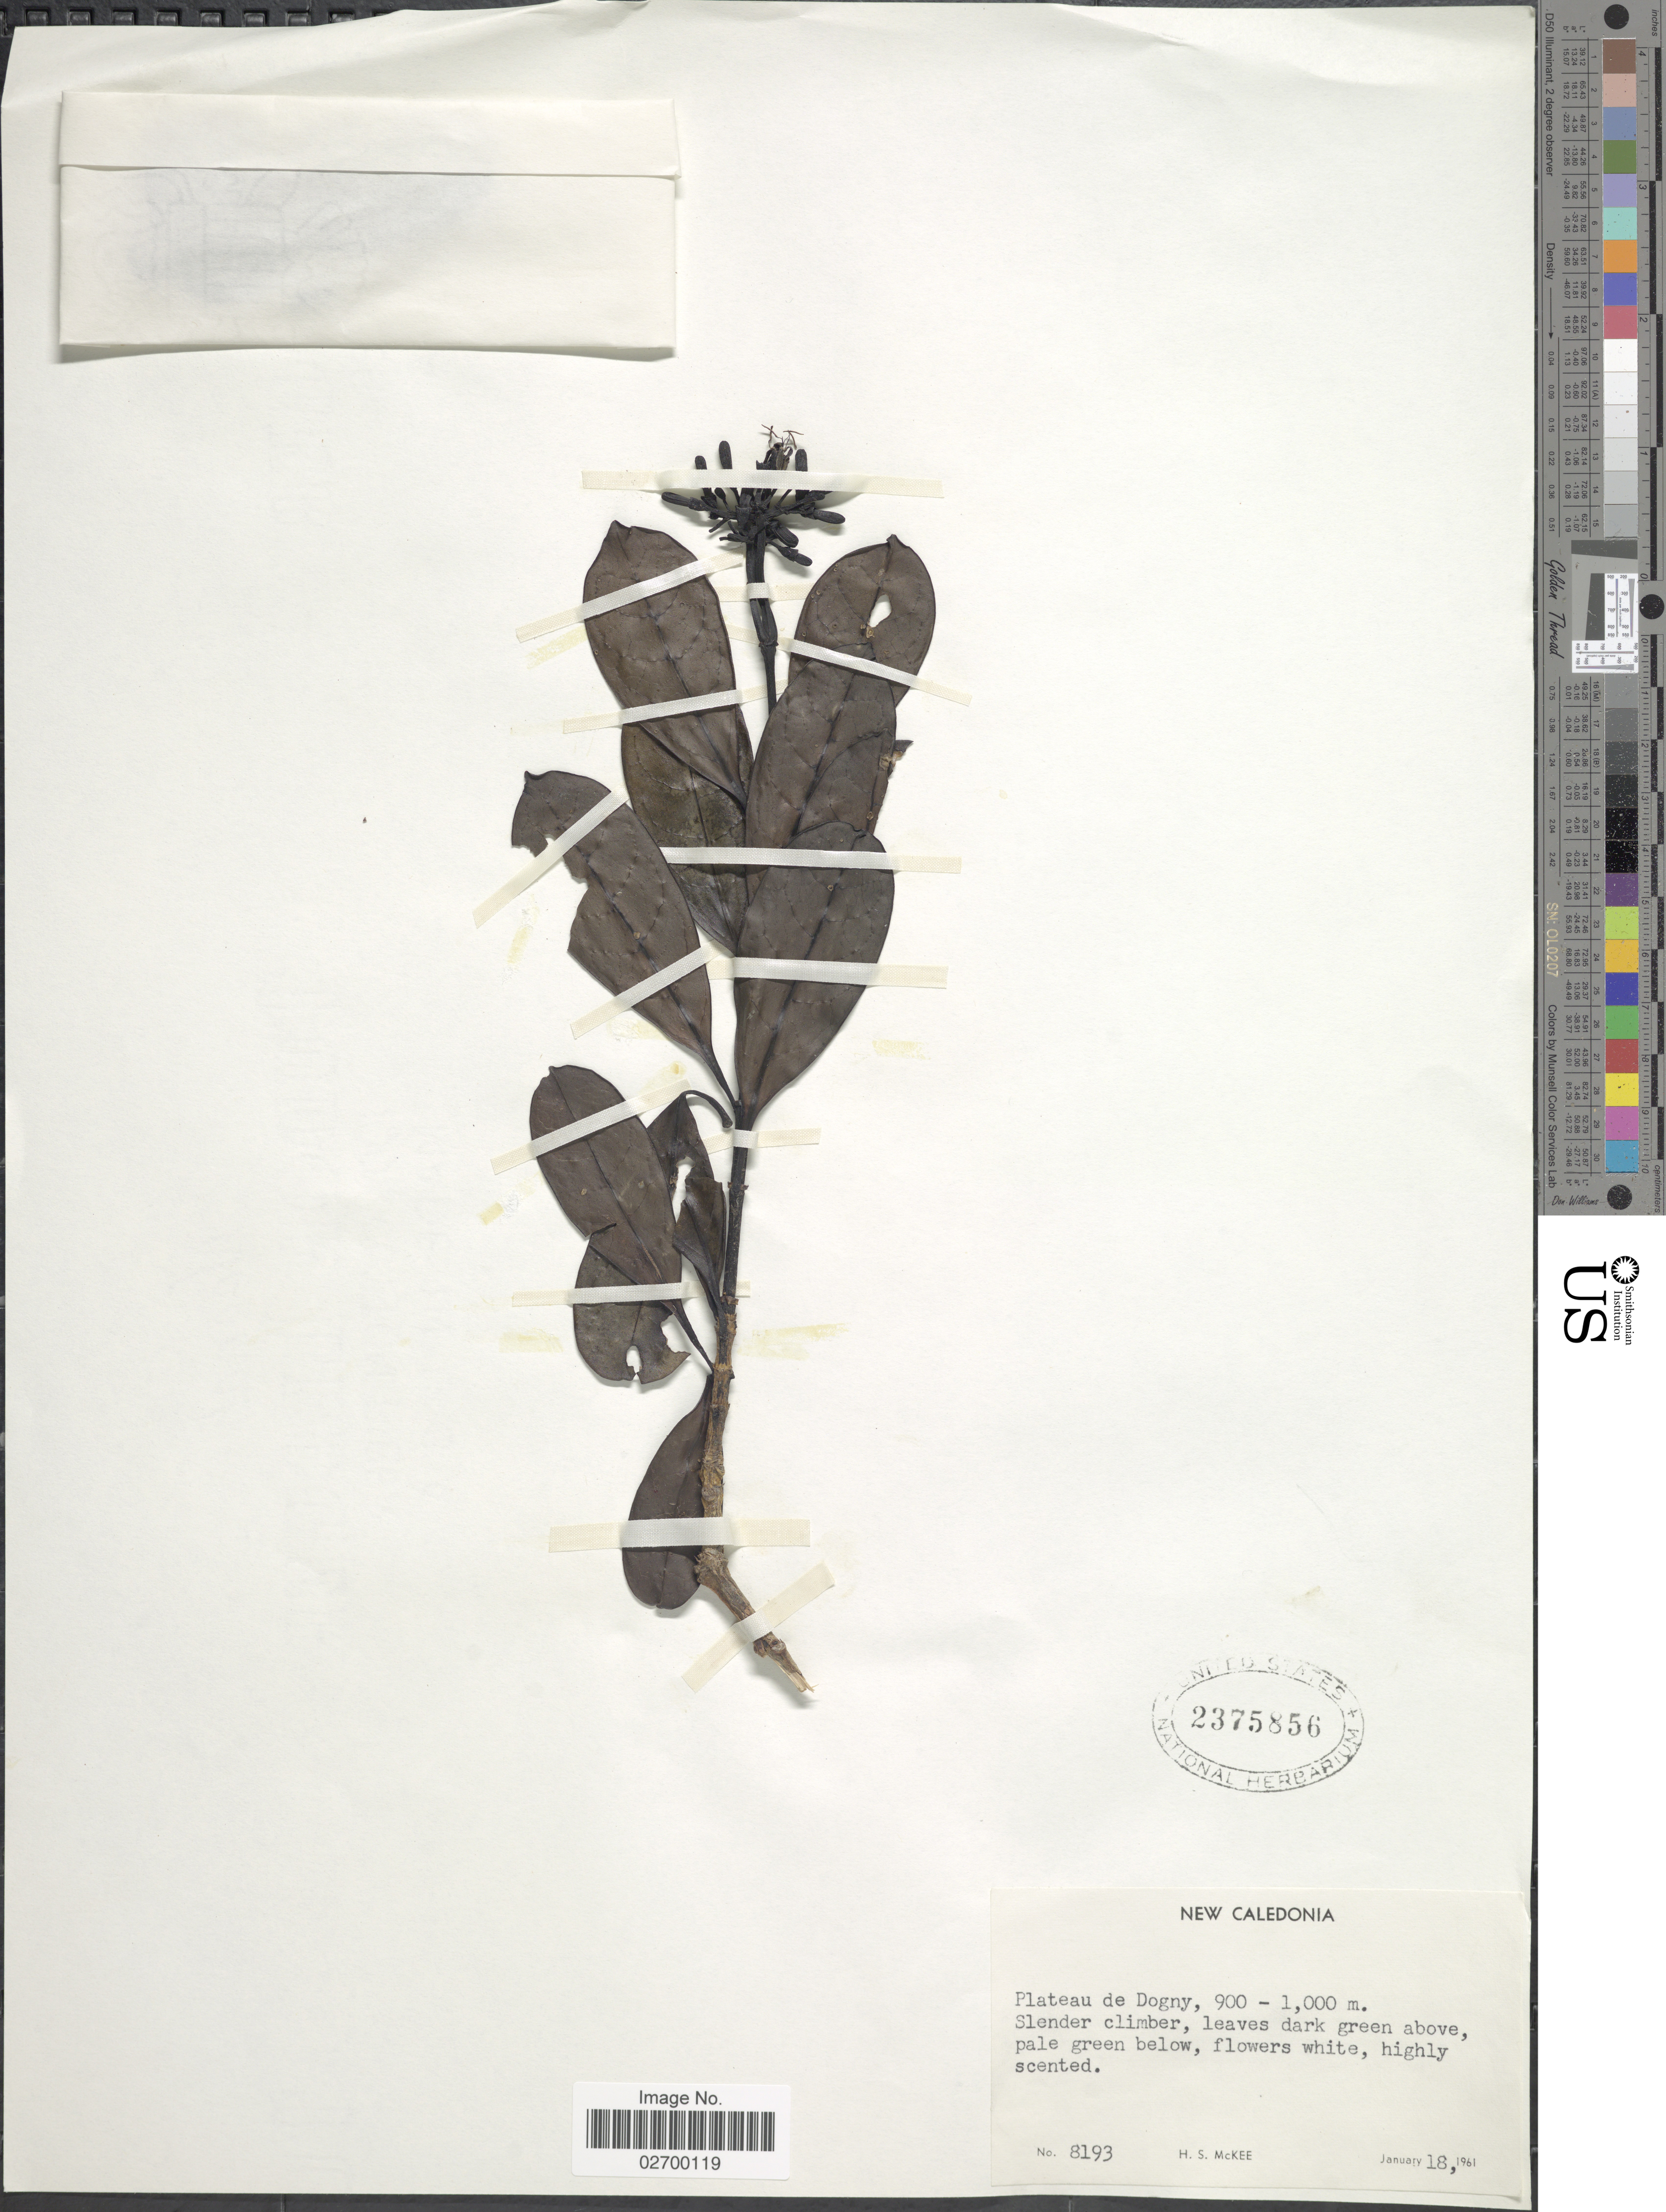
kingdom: Plantae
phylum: Tracheophyta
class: Magnoliopsida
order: Gentianales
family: Rubiaceae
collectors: H. S. McKee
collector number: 8193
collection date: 1961-01-18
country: New Caledonia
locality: Plateau de Dogny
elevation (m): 900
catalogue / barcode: US 2375856